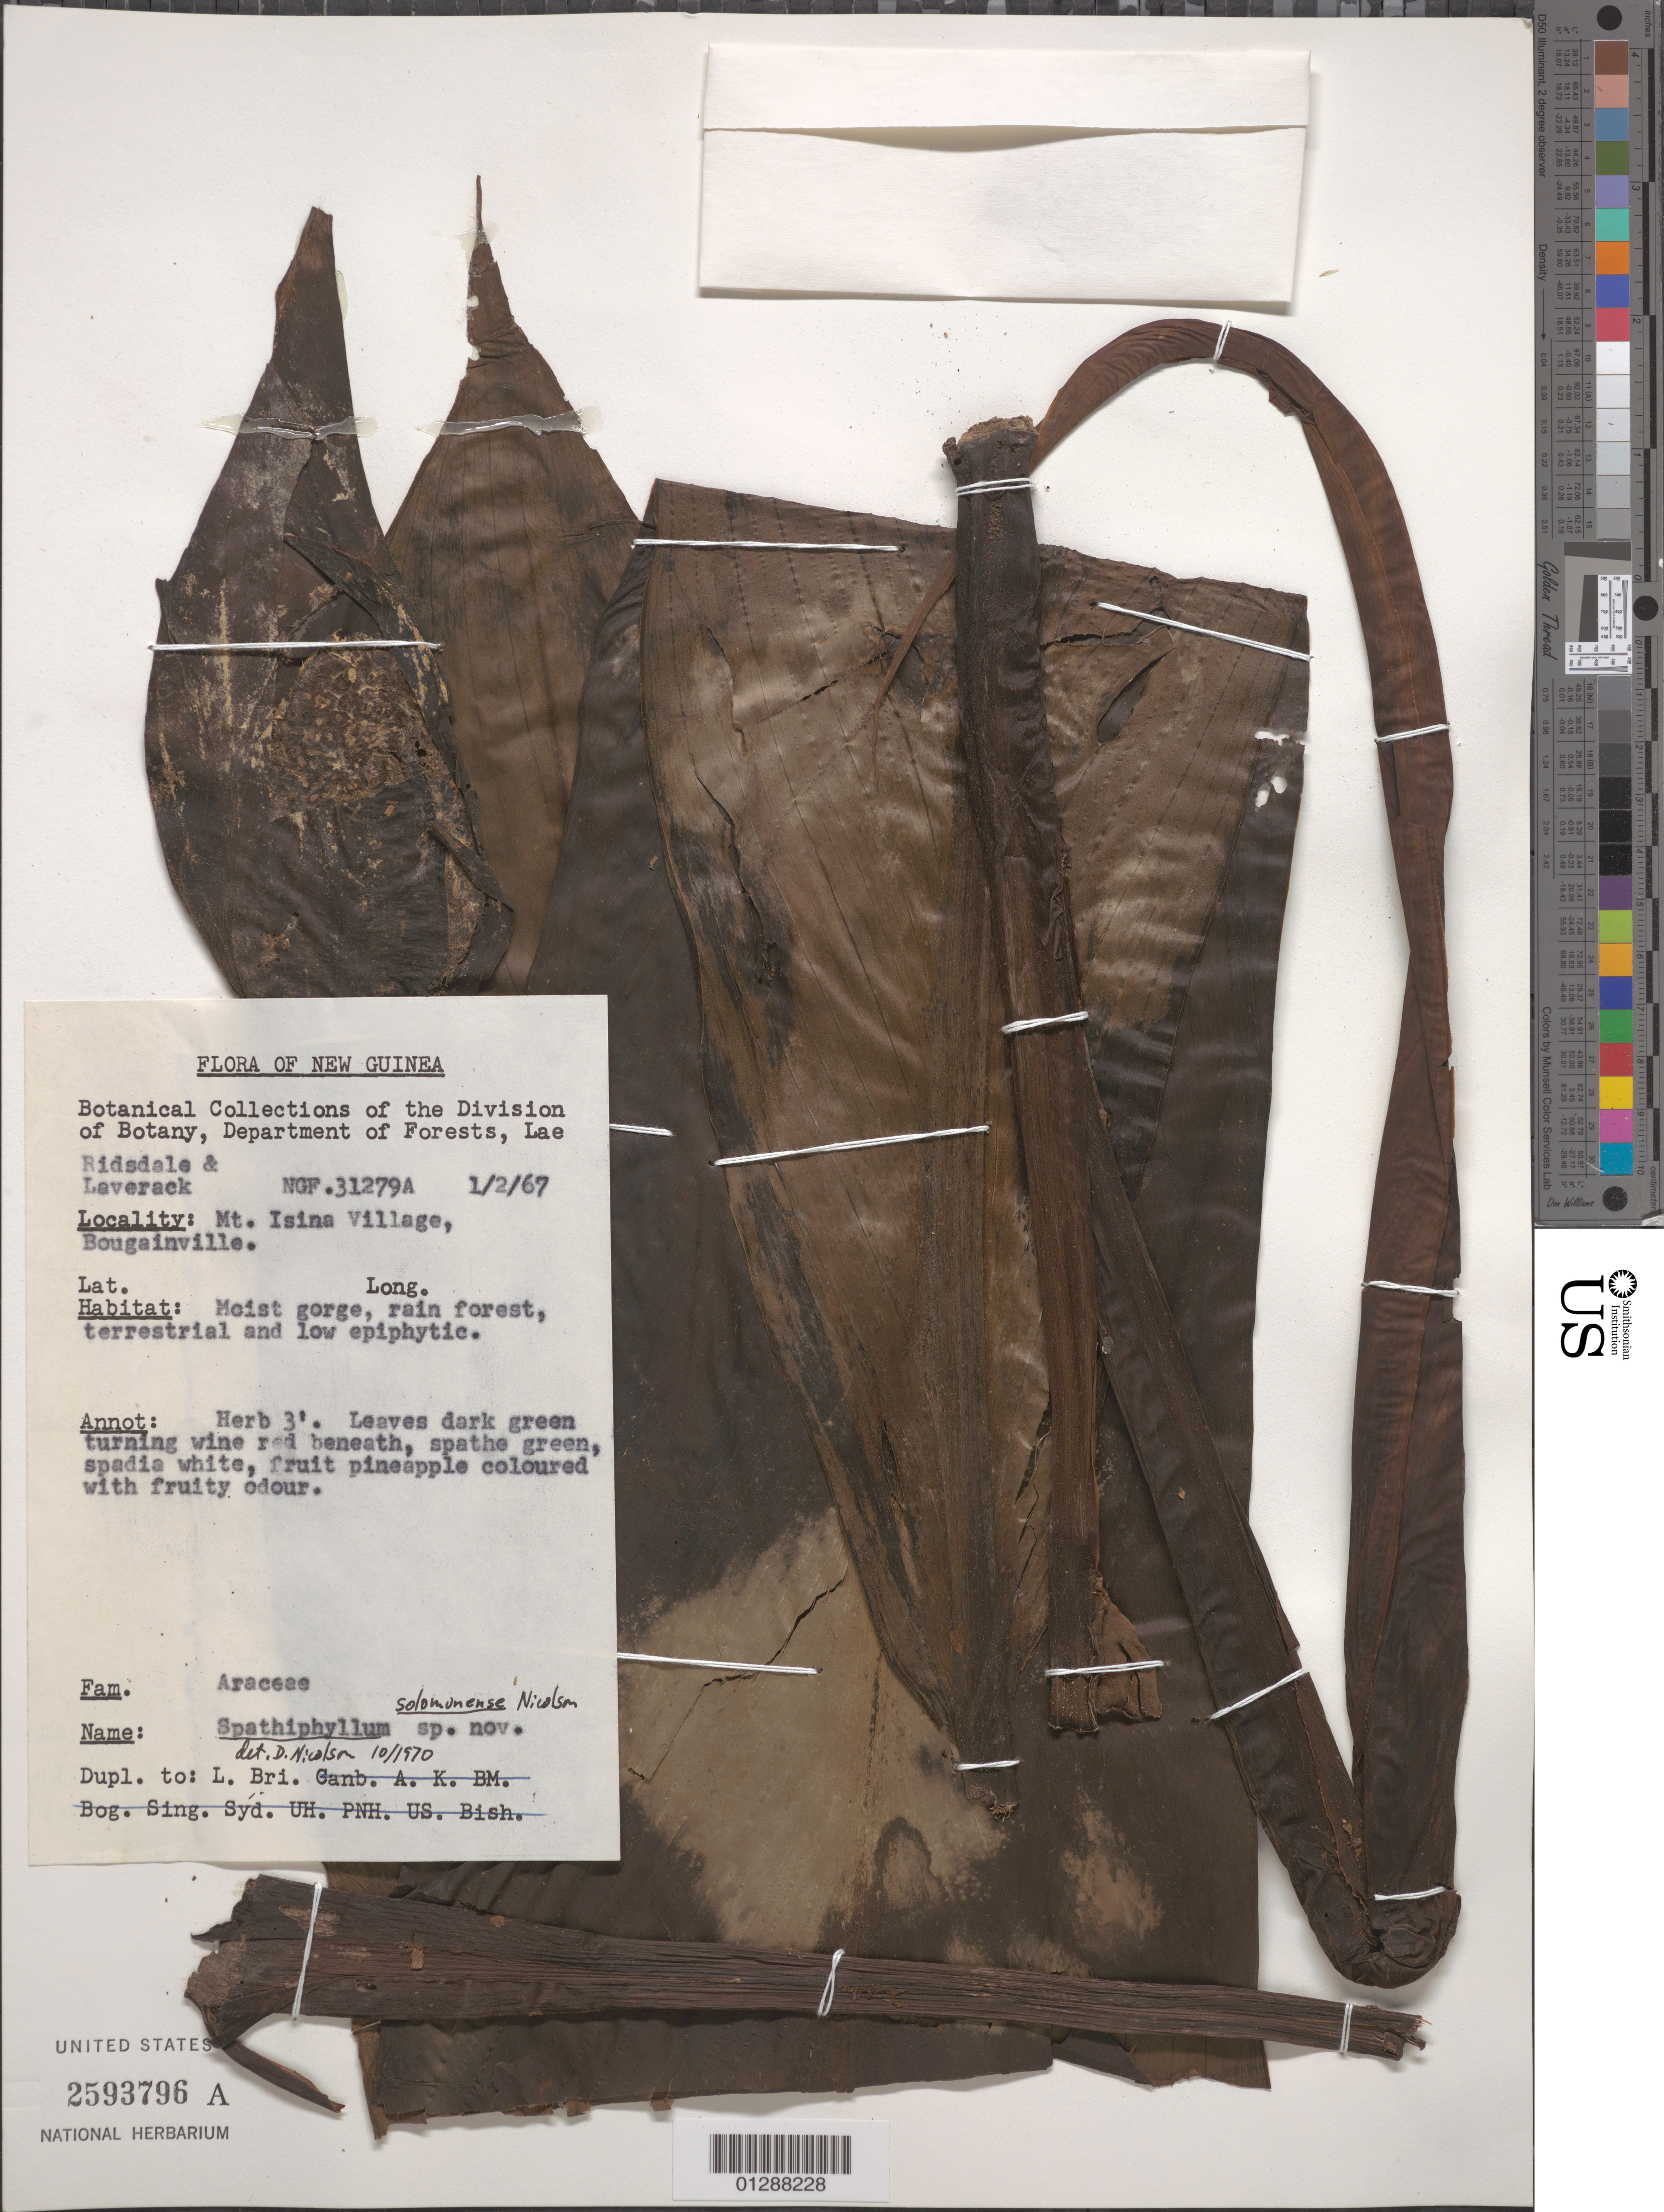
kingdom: Plantae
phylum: Tracheophyta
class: Liliopsida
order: Alismatales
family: Araceae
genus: Spathiphyllum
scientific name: Spathiphyllum solomonense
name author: Nicolson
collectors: C. E. Ridsdale & Laverack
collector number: NGF.31279A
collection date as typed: Transcribed d/m/y: 1/2/67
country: Papua New Guinea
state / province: Bougainville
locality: New Guinea. Mt. Isina Village.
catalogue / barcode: US 2593796A